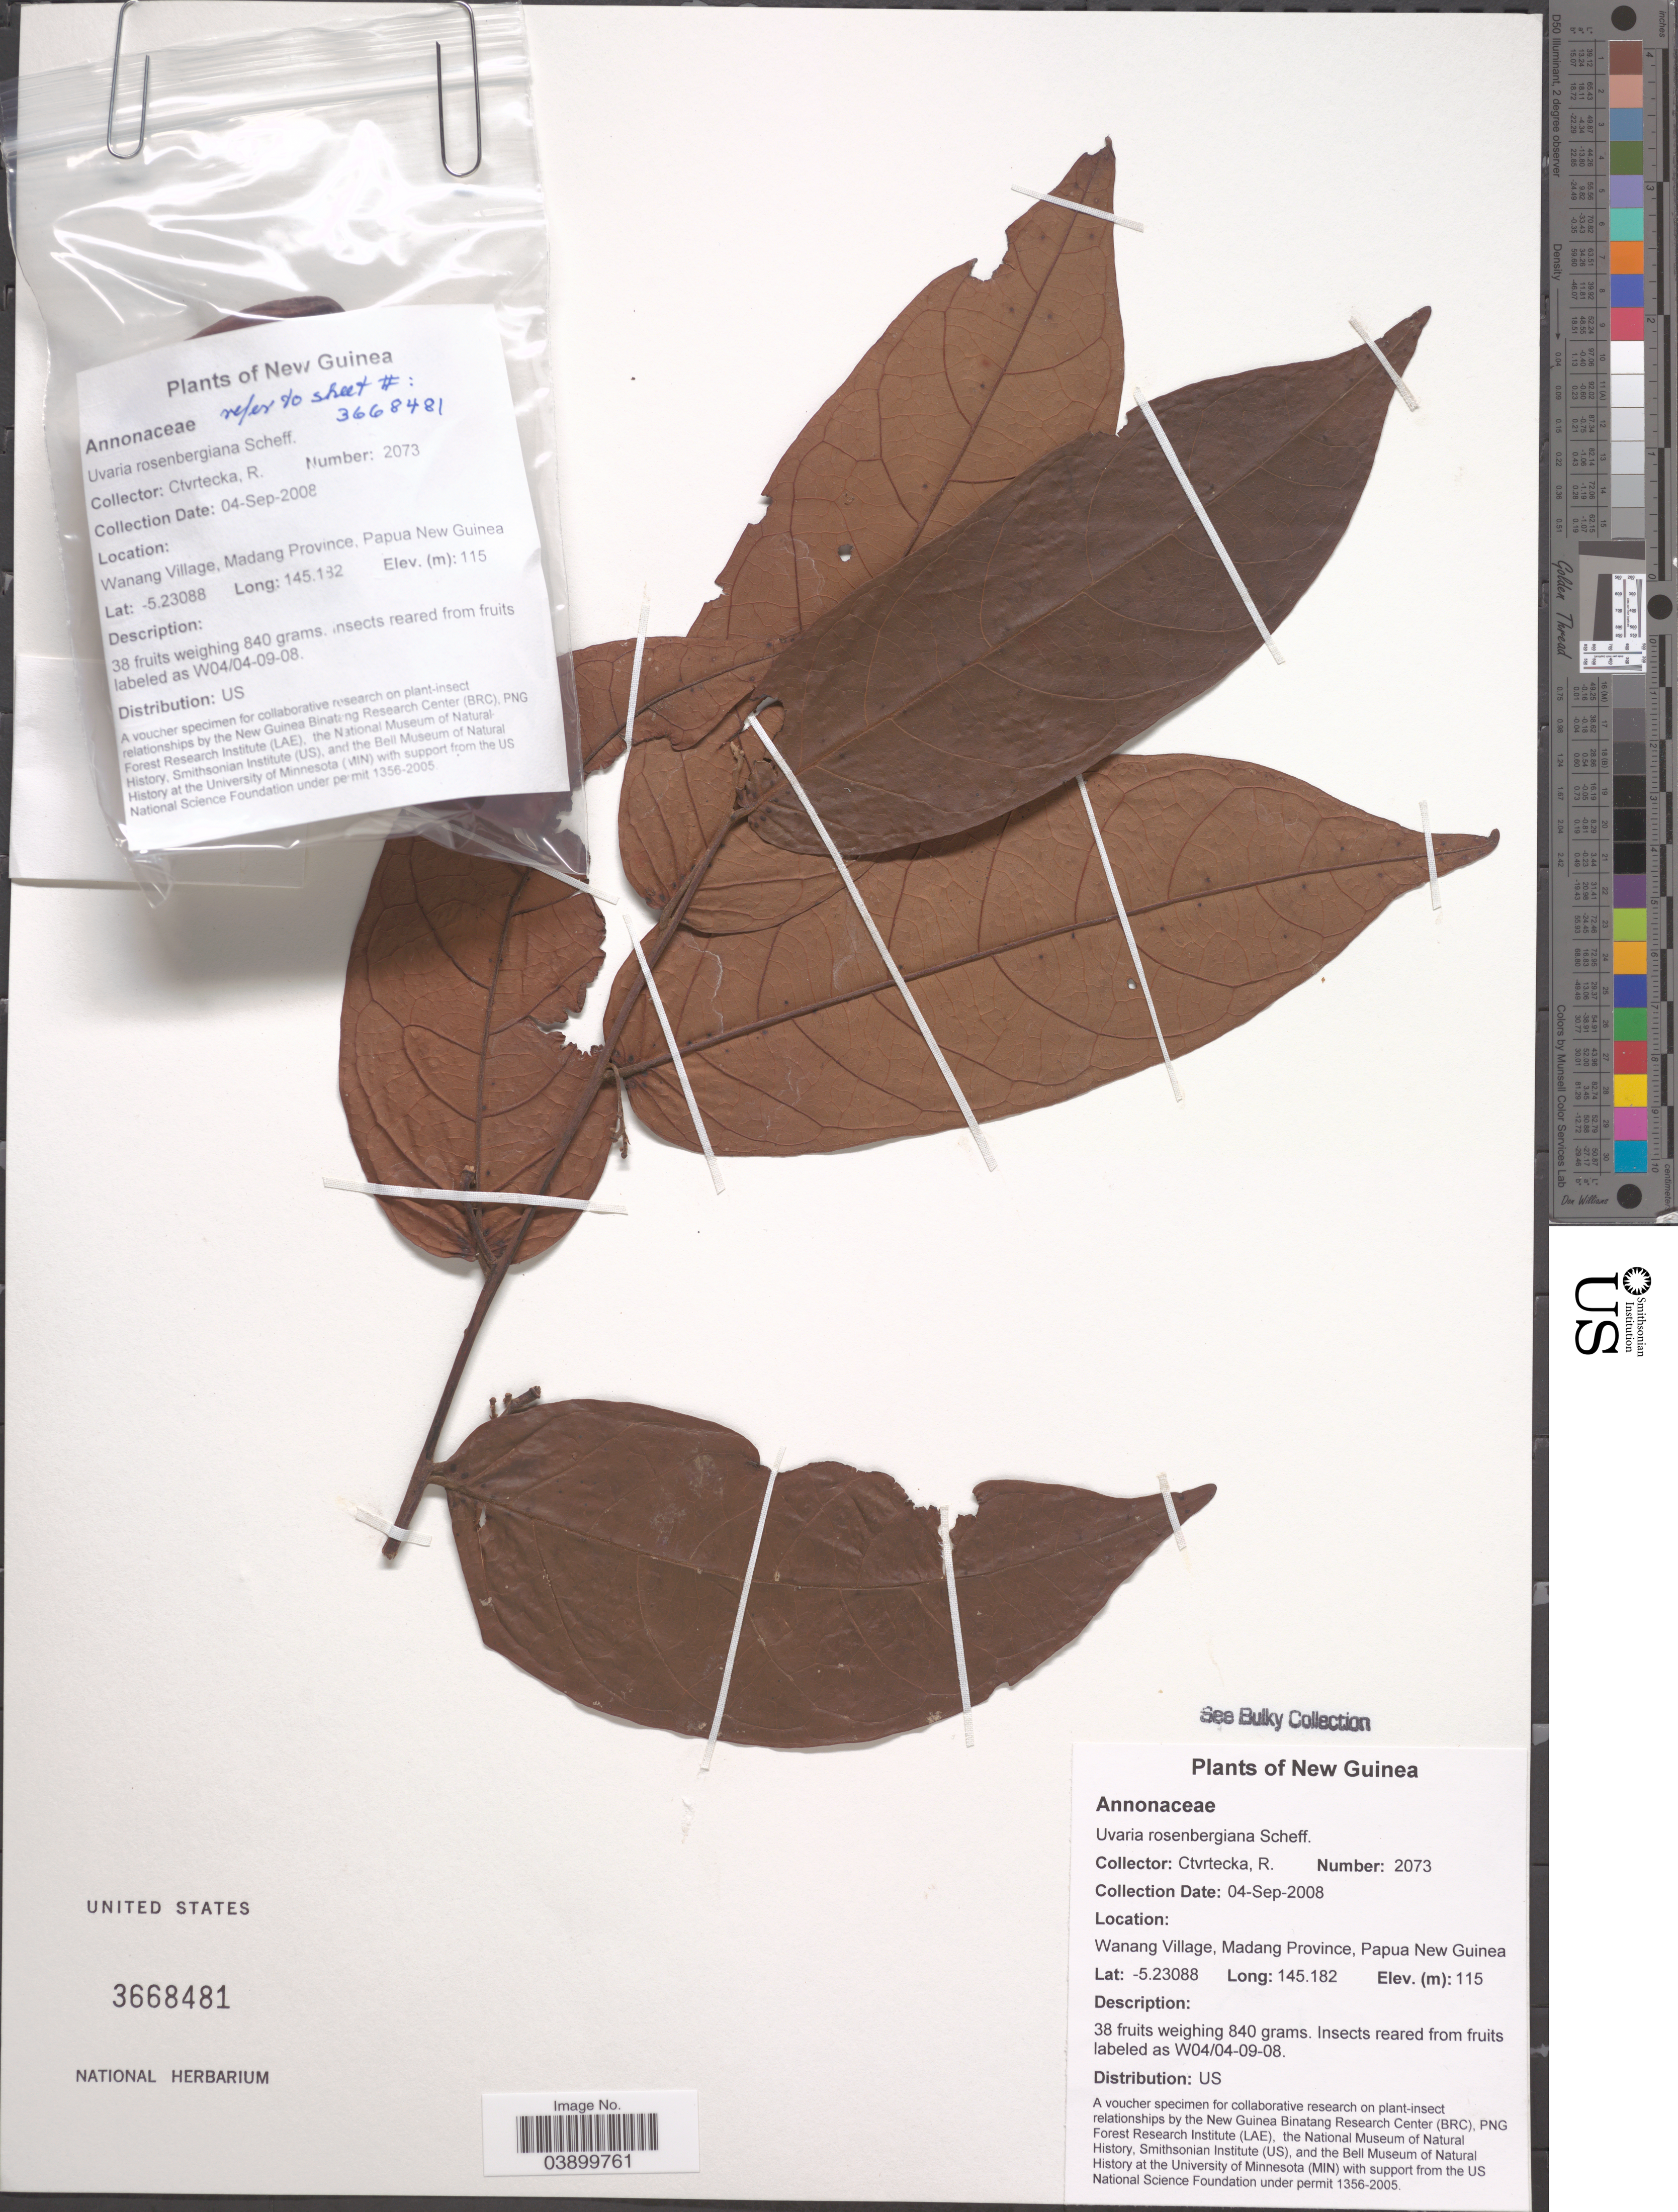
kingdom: Plantae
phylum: Tracheophyta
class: Magnoliopsida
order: Magnoliales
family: Annonaceae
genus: Uvaria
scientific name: Uvaria rosenbergiana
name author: Scheff.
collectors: R. Ctvrtecka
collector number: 2073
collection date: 2008-09-04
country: Papua New Guinea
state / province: Madang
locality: New Guinea. Wanang Village.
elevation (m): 115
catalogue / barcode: US 3668481